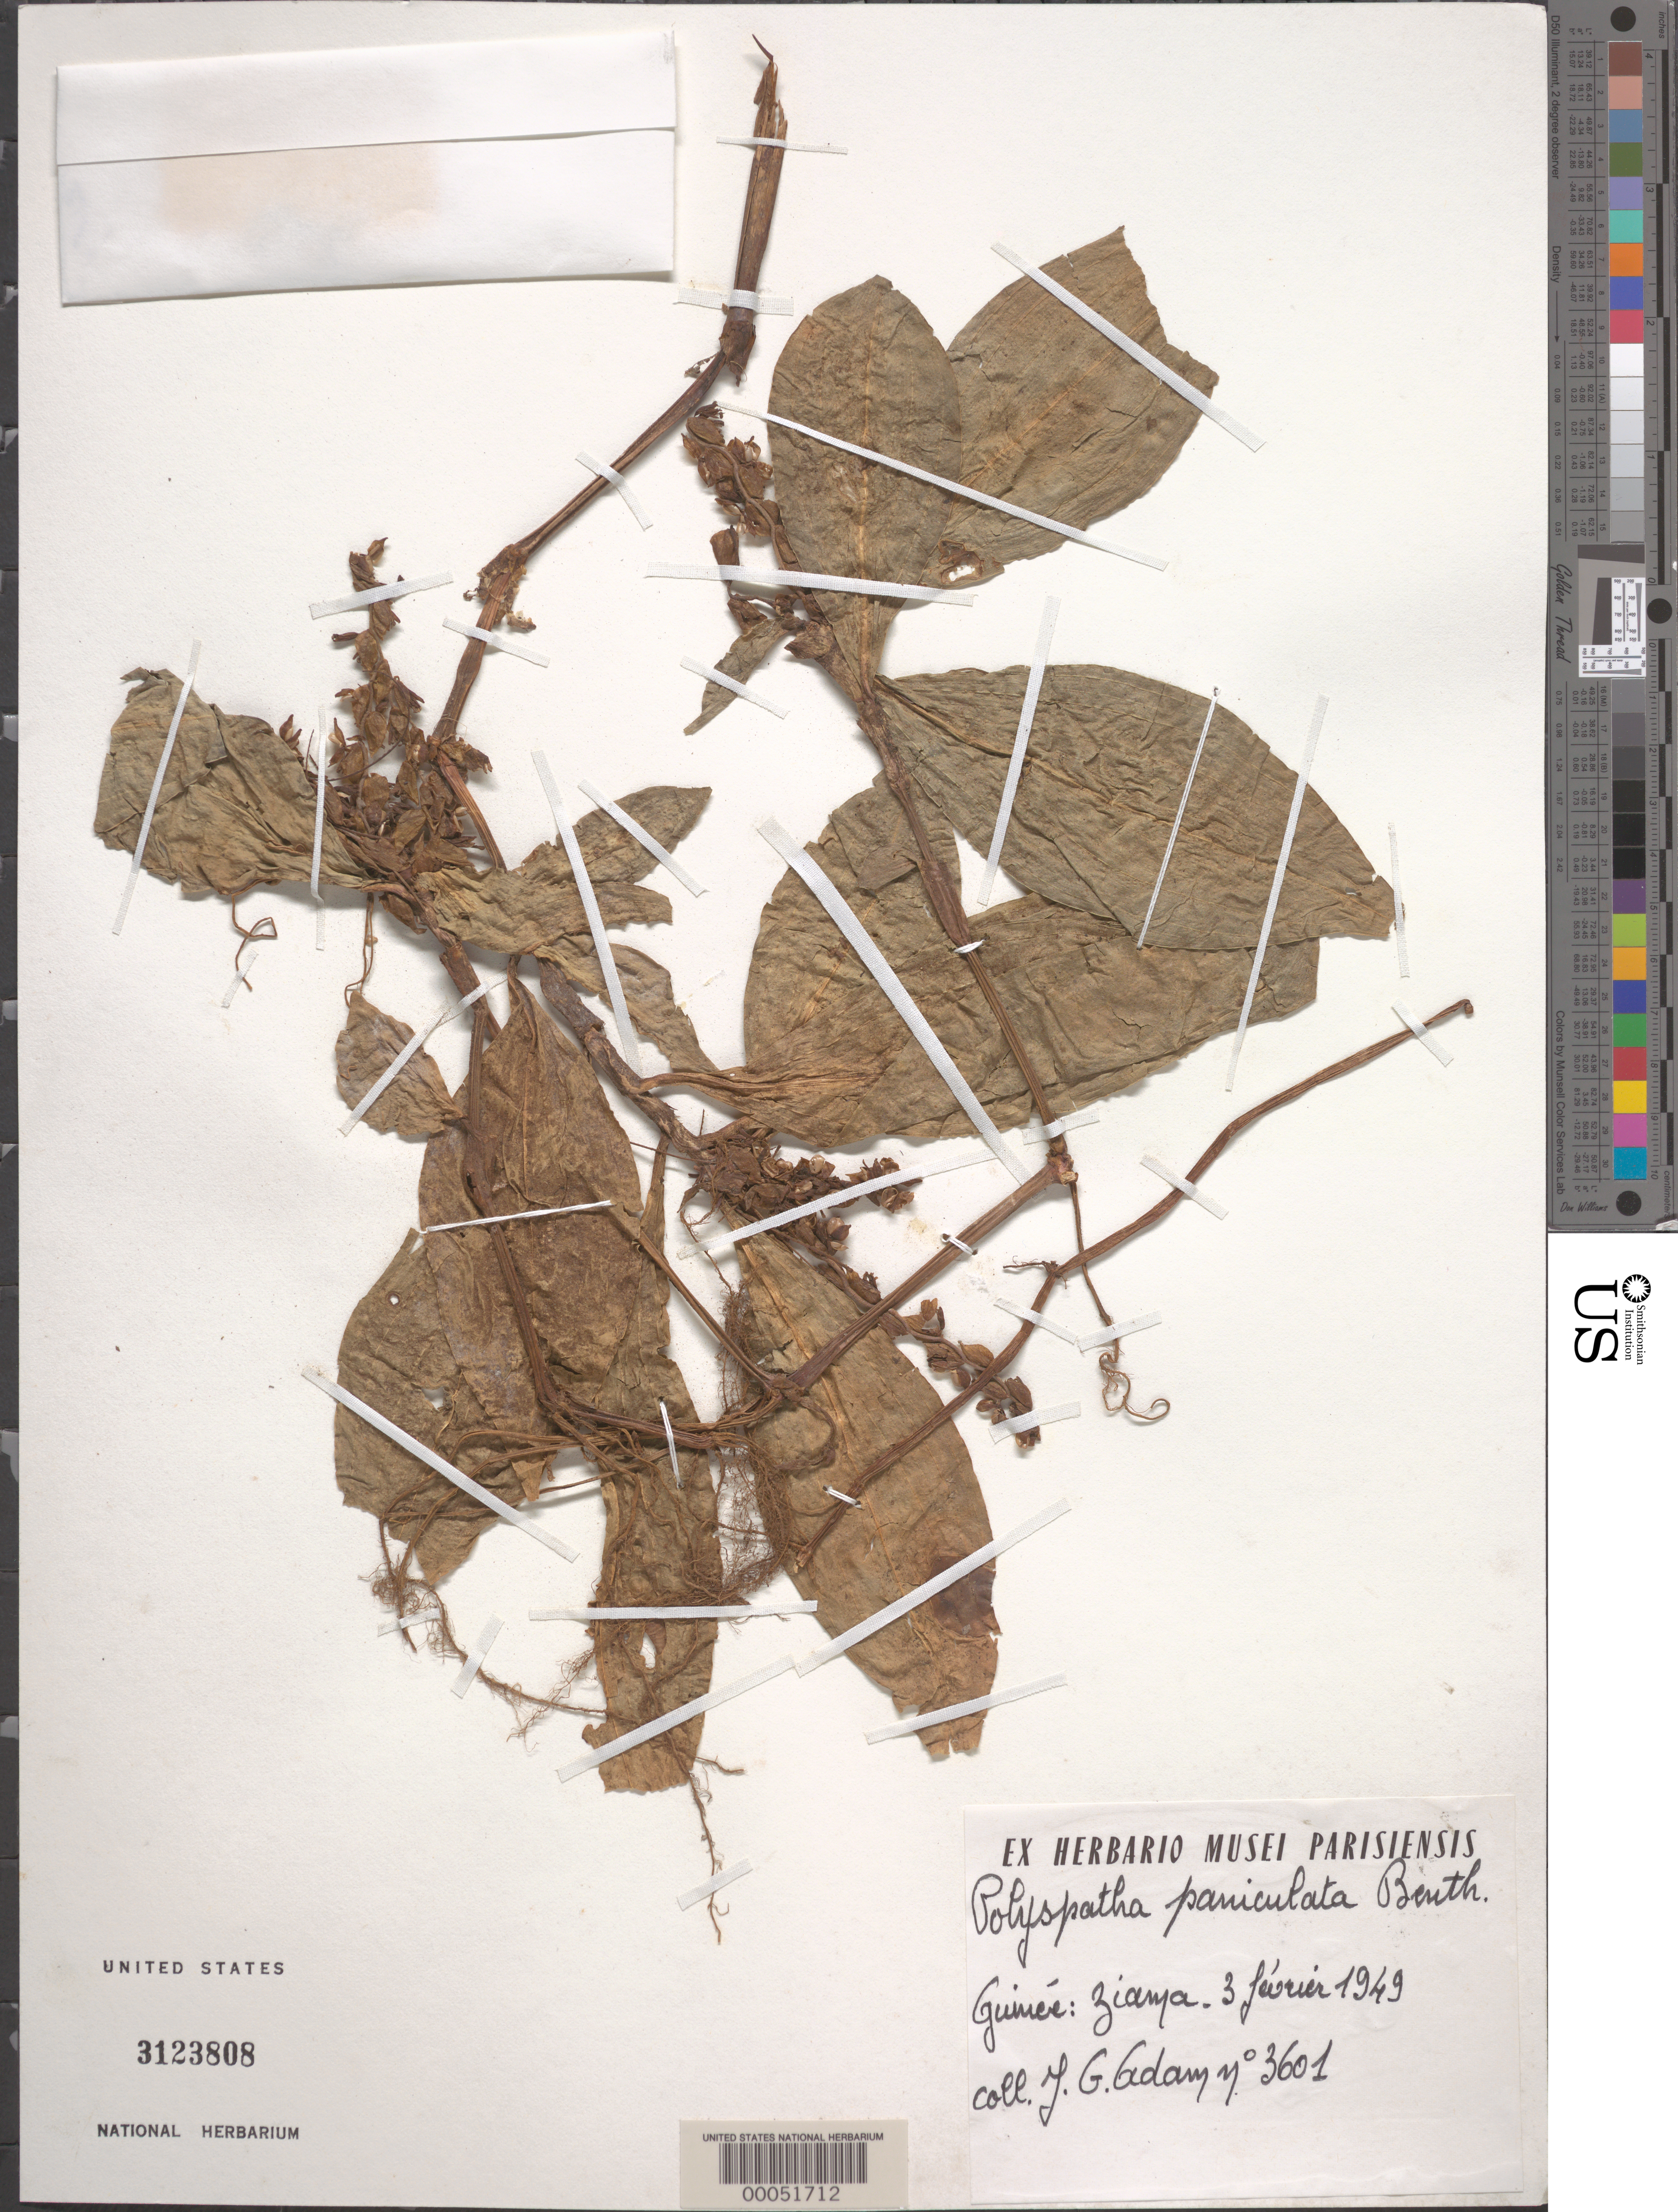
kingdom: Plantae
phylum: Tracheophyta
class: Liliopsida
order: Commelinales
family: Commelinaceae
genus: Polyspatha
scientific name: Polyspatha paniculata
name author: Benth.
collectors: J. Adam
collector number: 3601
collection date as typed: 03 Feb 1949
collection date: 1949-02-03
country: Papua New Guinea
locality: Ziama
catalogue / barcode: US 3123808